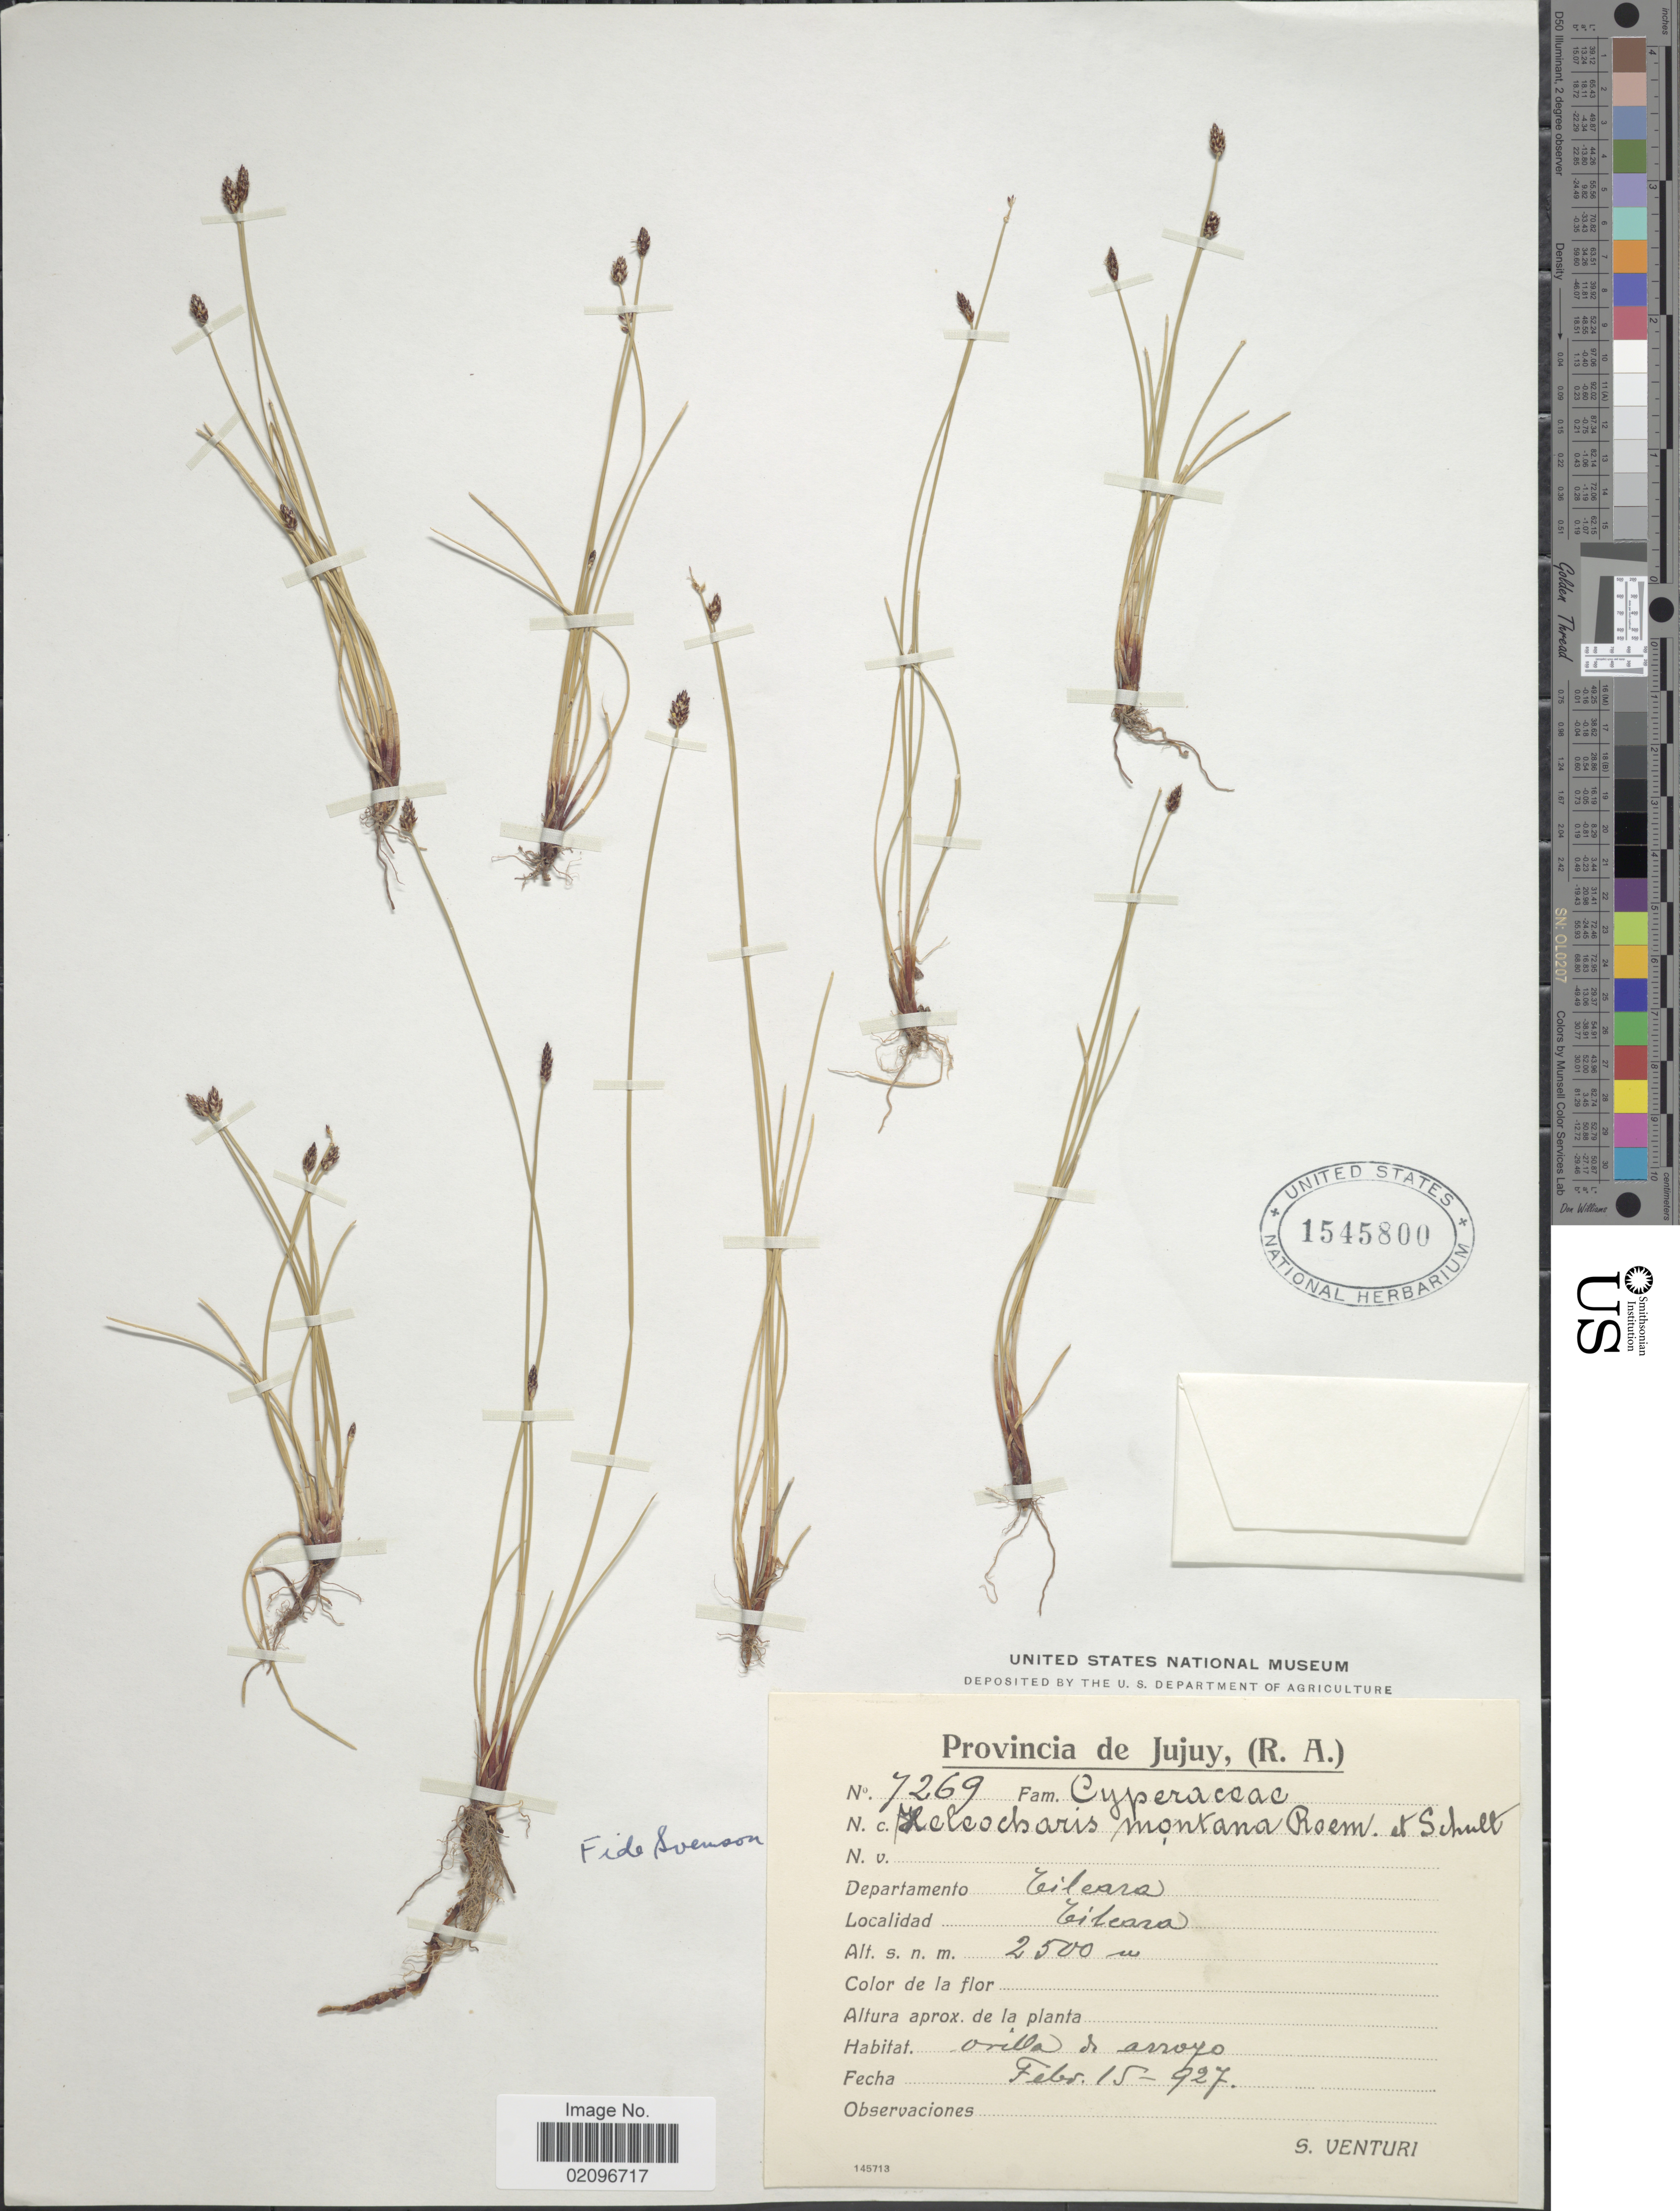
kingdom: Plantae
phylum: Tracheophyta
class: Liliopsida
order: Poales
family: Cyperaceae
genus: Eleocharis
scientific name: Eleocharis montana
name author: (Kunth) Roem. & Schult.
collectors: S. Venturi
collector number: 7269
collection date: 1927-02-15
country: Argentina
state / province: Jujuy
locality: (R.A.) Departamento Tilcara, Tilcara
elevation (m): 2500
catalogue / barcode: US 1545800